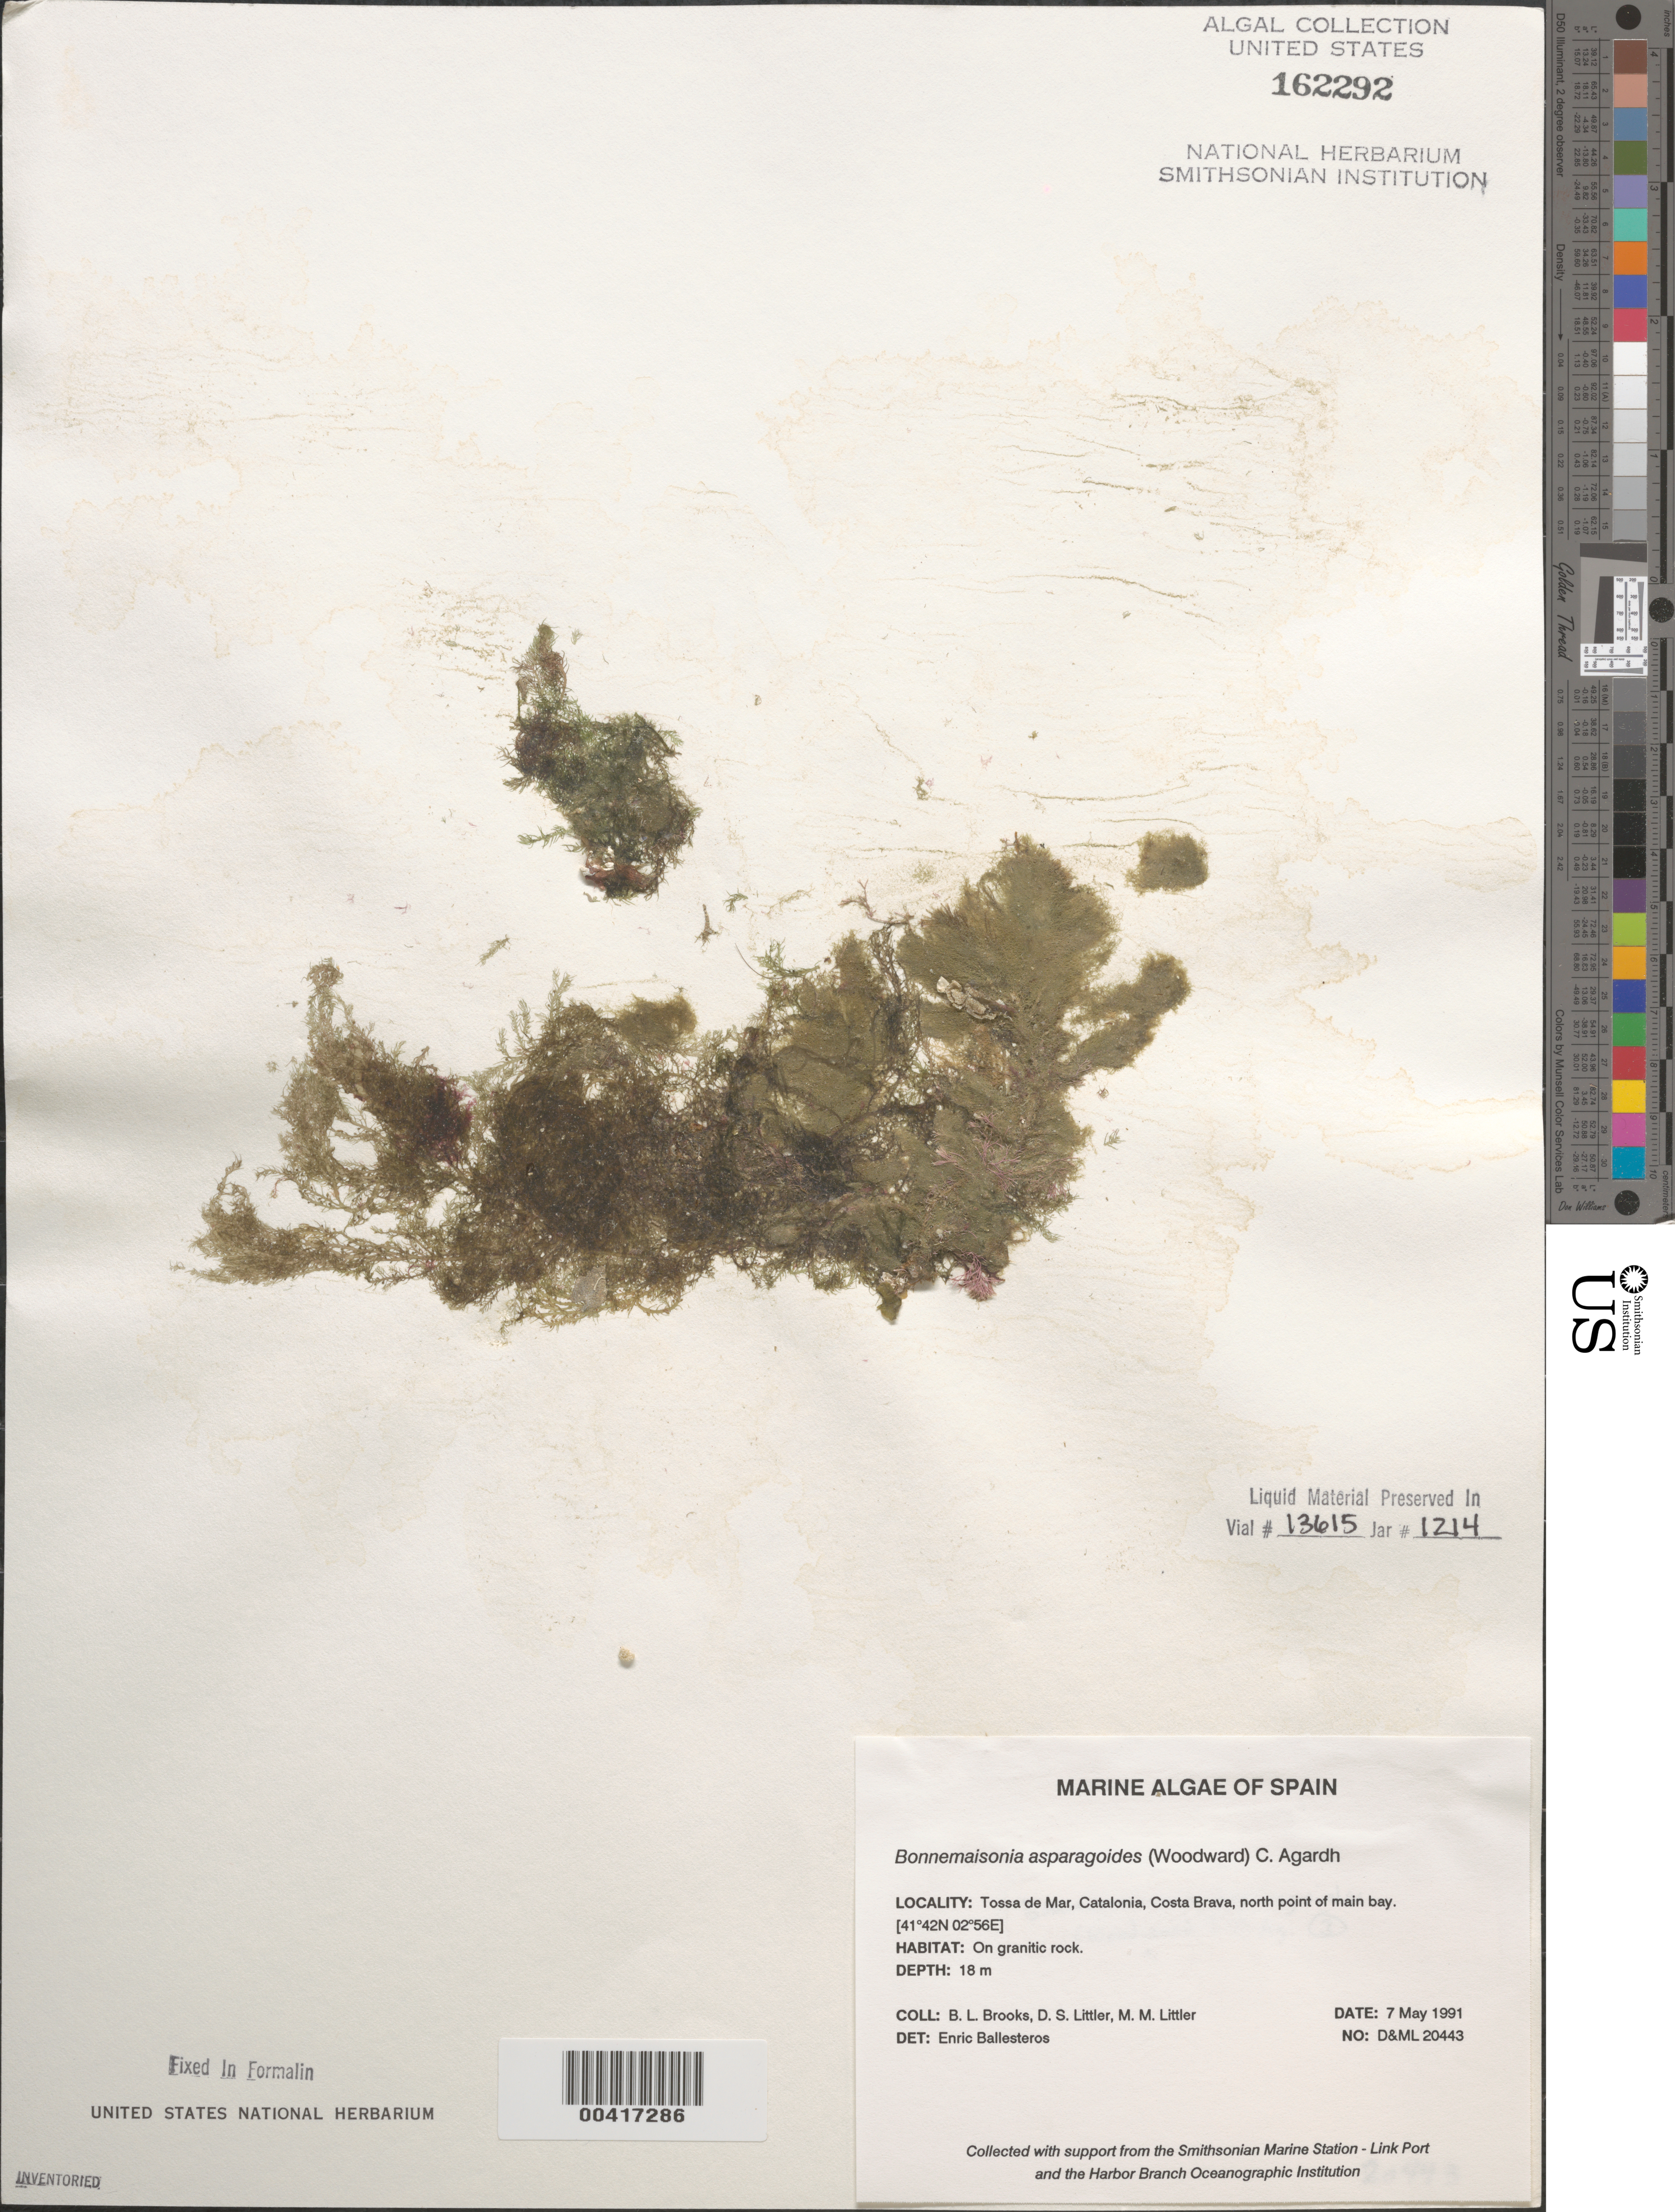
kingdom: Plantae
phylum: Rhodophyta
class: Florideophyceae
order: Bonnemaisoniales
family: Bonnemaisoniaceae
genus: Bonnemaisonia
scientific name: Bonnemaisonia asparagoides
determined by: Ballesteros, E.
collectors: B. Brooks, D. S. Littler & M. M. Littler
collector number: D&ML 20443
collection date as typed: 07 May 1991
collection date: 1991-05-07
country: Spain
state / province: Catalunya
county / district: Girona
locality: Tossa de Mar, Costa Brava, Catalonia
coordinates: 41 42N, 02 56E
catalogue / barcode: US 162292